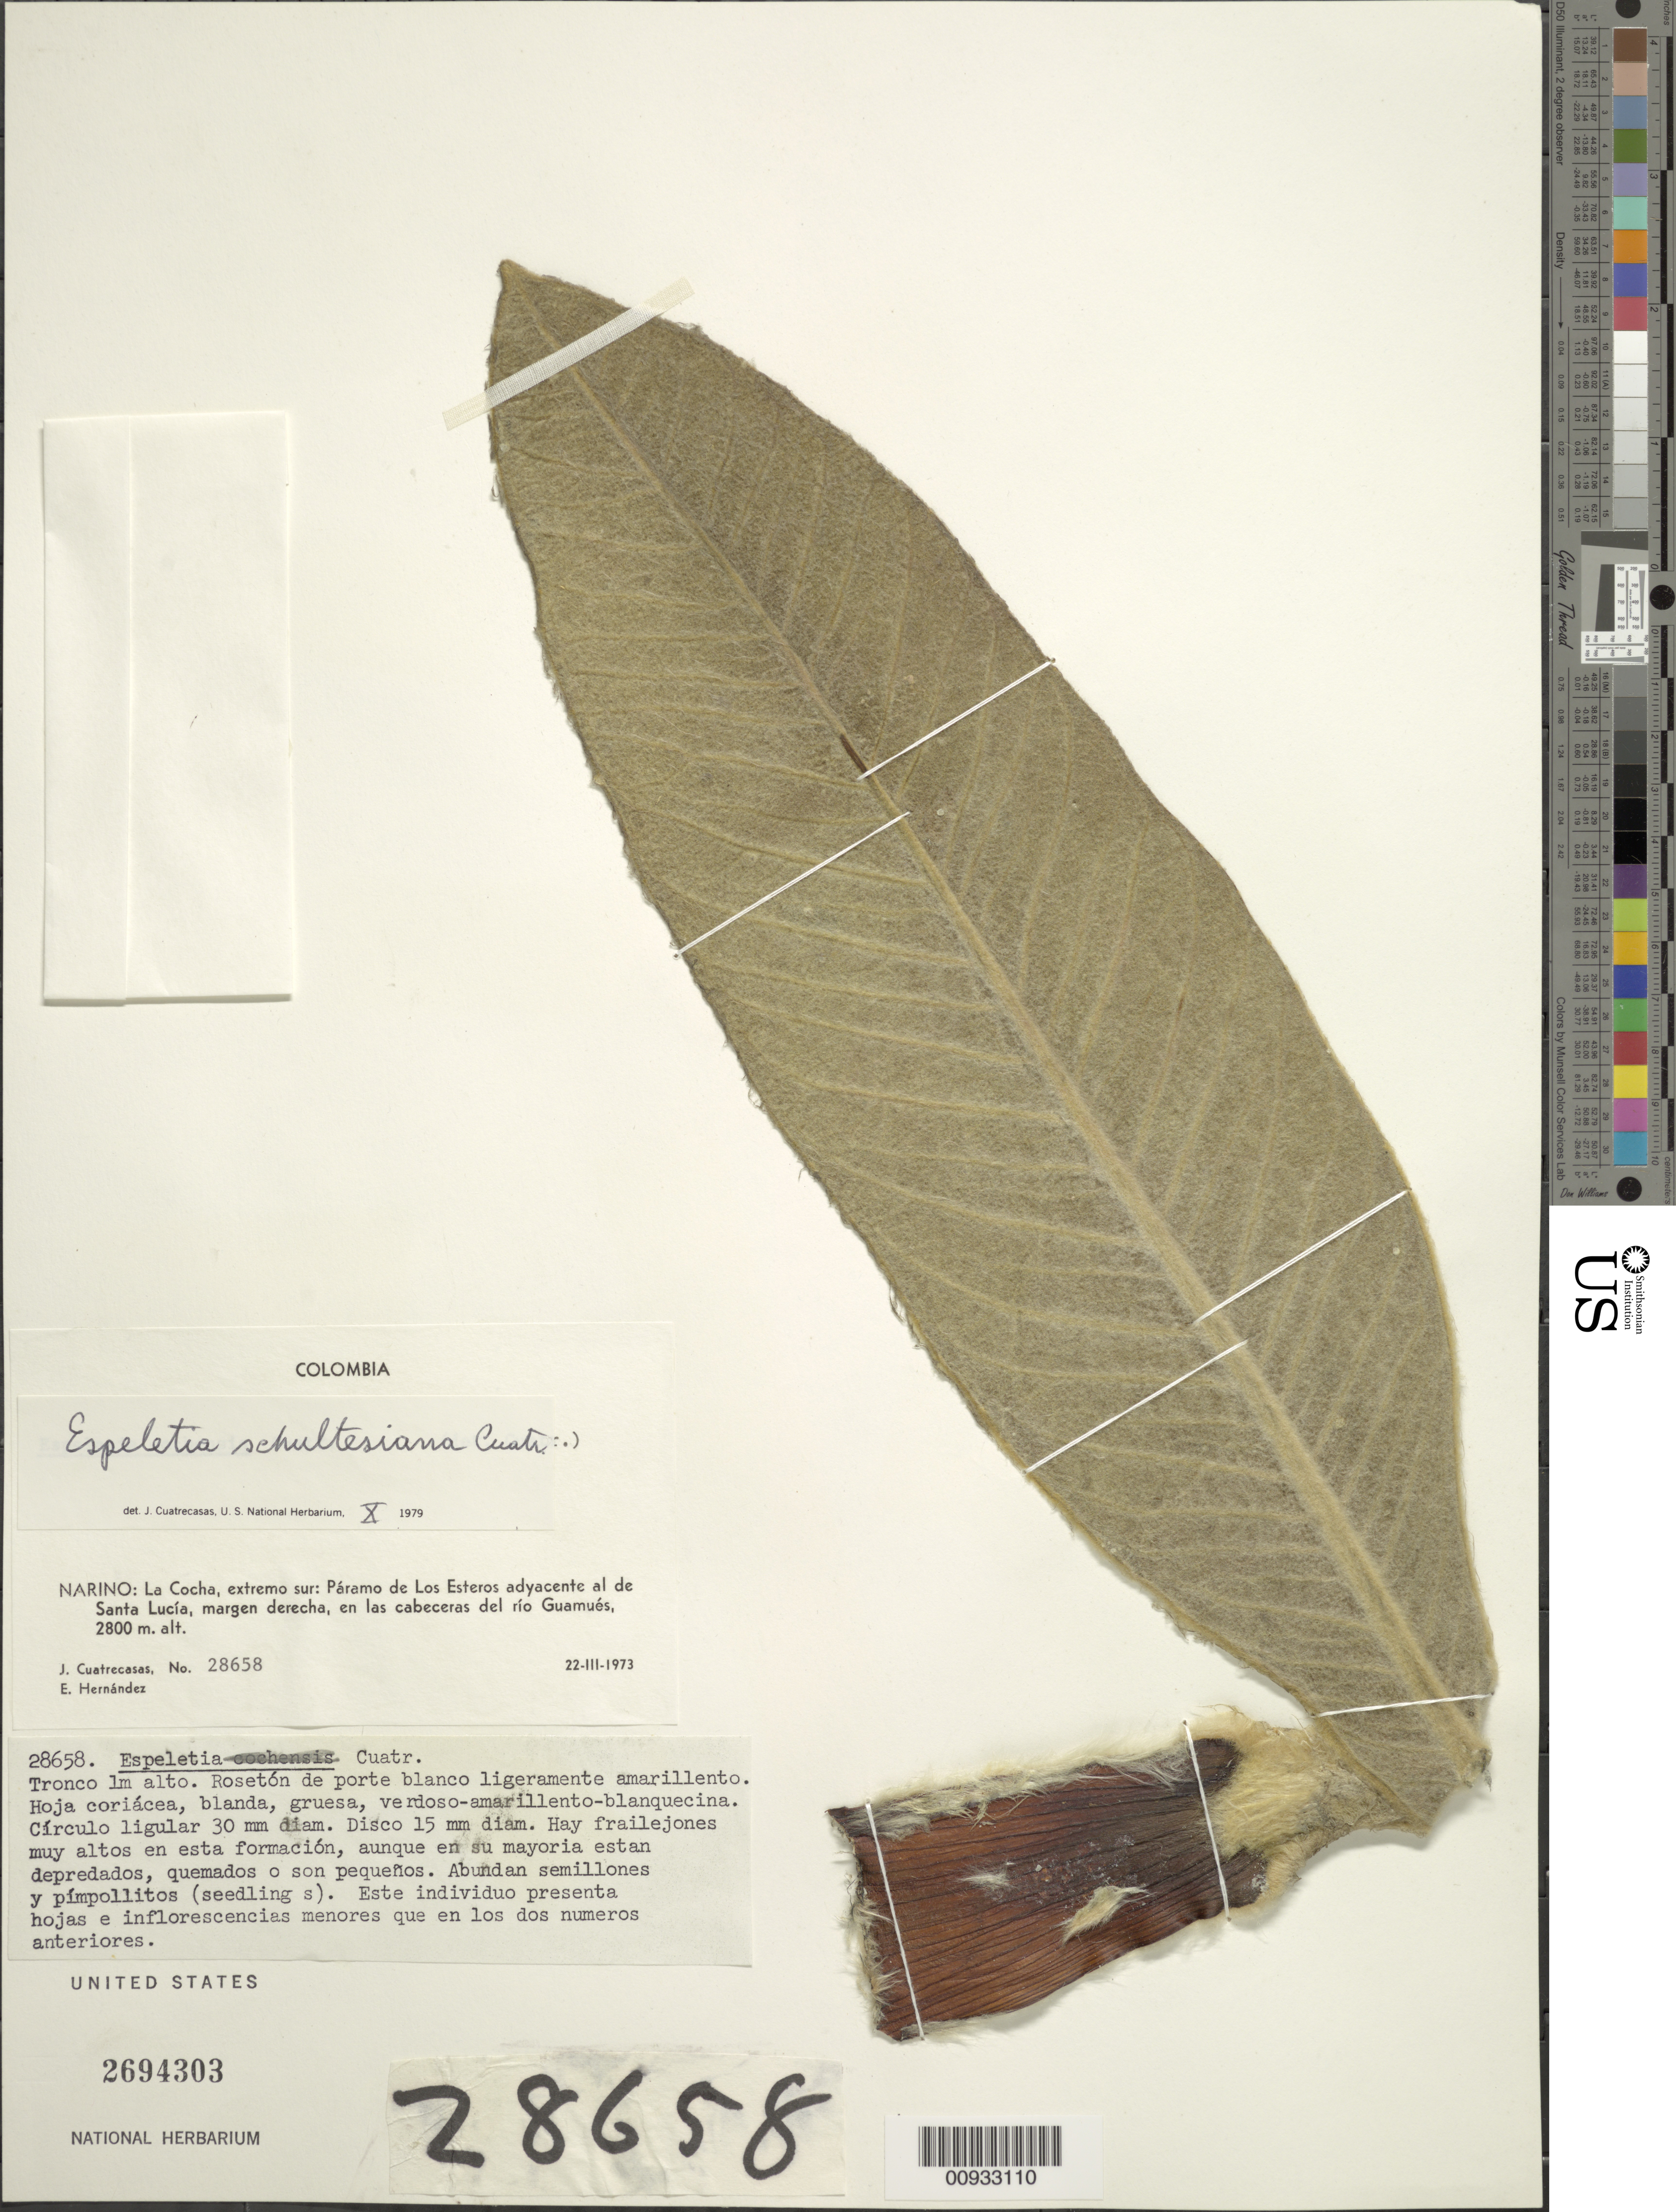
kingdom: Plantae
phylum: Tracheophyta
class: Magnoliopsida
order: Asterales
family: Asteraceae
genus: Espeletia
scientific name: Espeletia schultesiana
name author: Cuatrec.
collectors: J. Cuatrecasas & E. Hernández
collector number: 28658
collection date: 1973-03-22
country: Colombia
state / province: Nariño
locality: La Cocha, extremo sur, Paramo de Los Esteros adyacente al de Santa Lucia, margen derecha, en las cabeceras del rio Guamues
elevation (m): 2800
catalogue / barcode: US 2694303